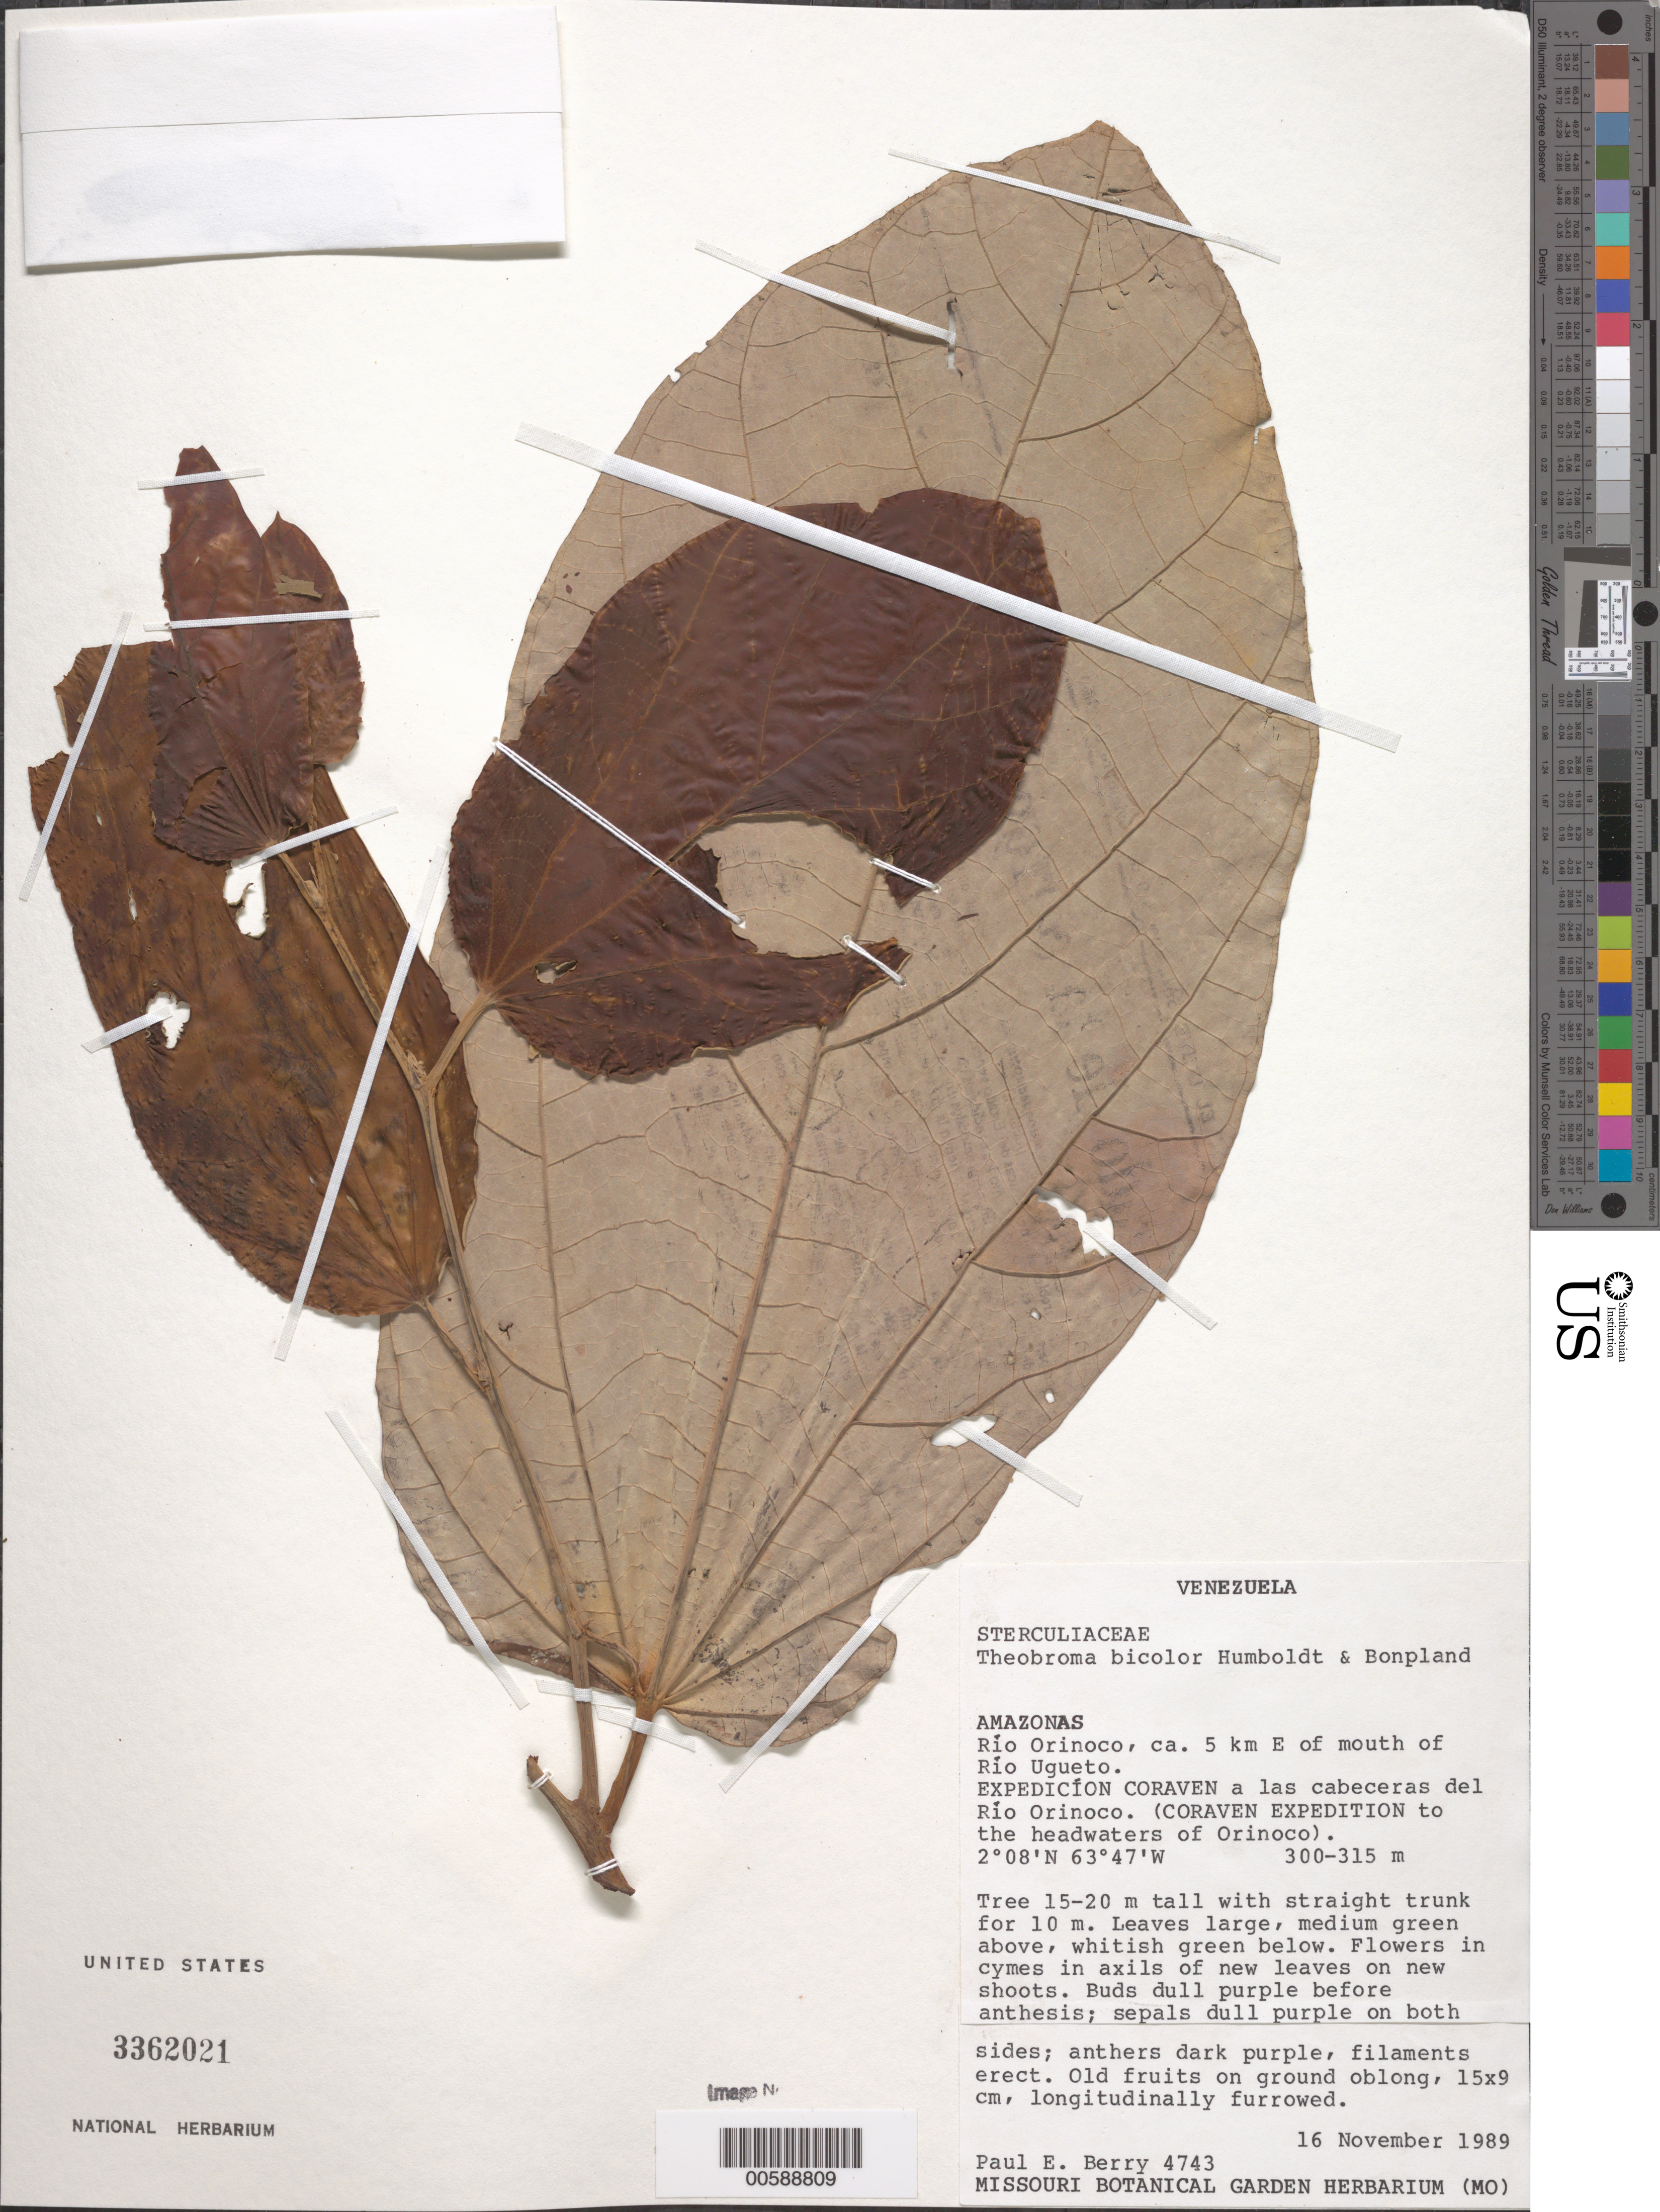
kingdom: Plantae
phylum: Tracheophyta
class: Magnoliopsida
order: Malvales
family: Malvaceae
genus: Theobroma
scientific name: Theobroma bicolor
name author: Bonpl.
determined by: Dorr, L. J., (BOT), Smithsonian Institution - National Museum of Natural History (UNITED STATES)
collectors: P. E. Berry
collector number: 4743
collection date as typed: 16 Nov 1989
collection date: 1989-11-16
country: Venezuela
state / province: Amazonas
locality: Río Orinoco, ca. 5 km S of mouth of Río Ugueto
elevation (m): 300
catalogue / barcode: US 3362021